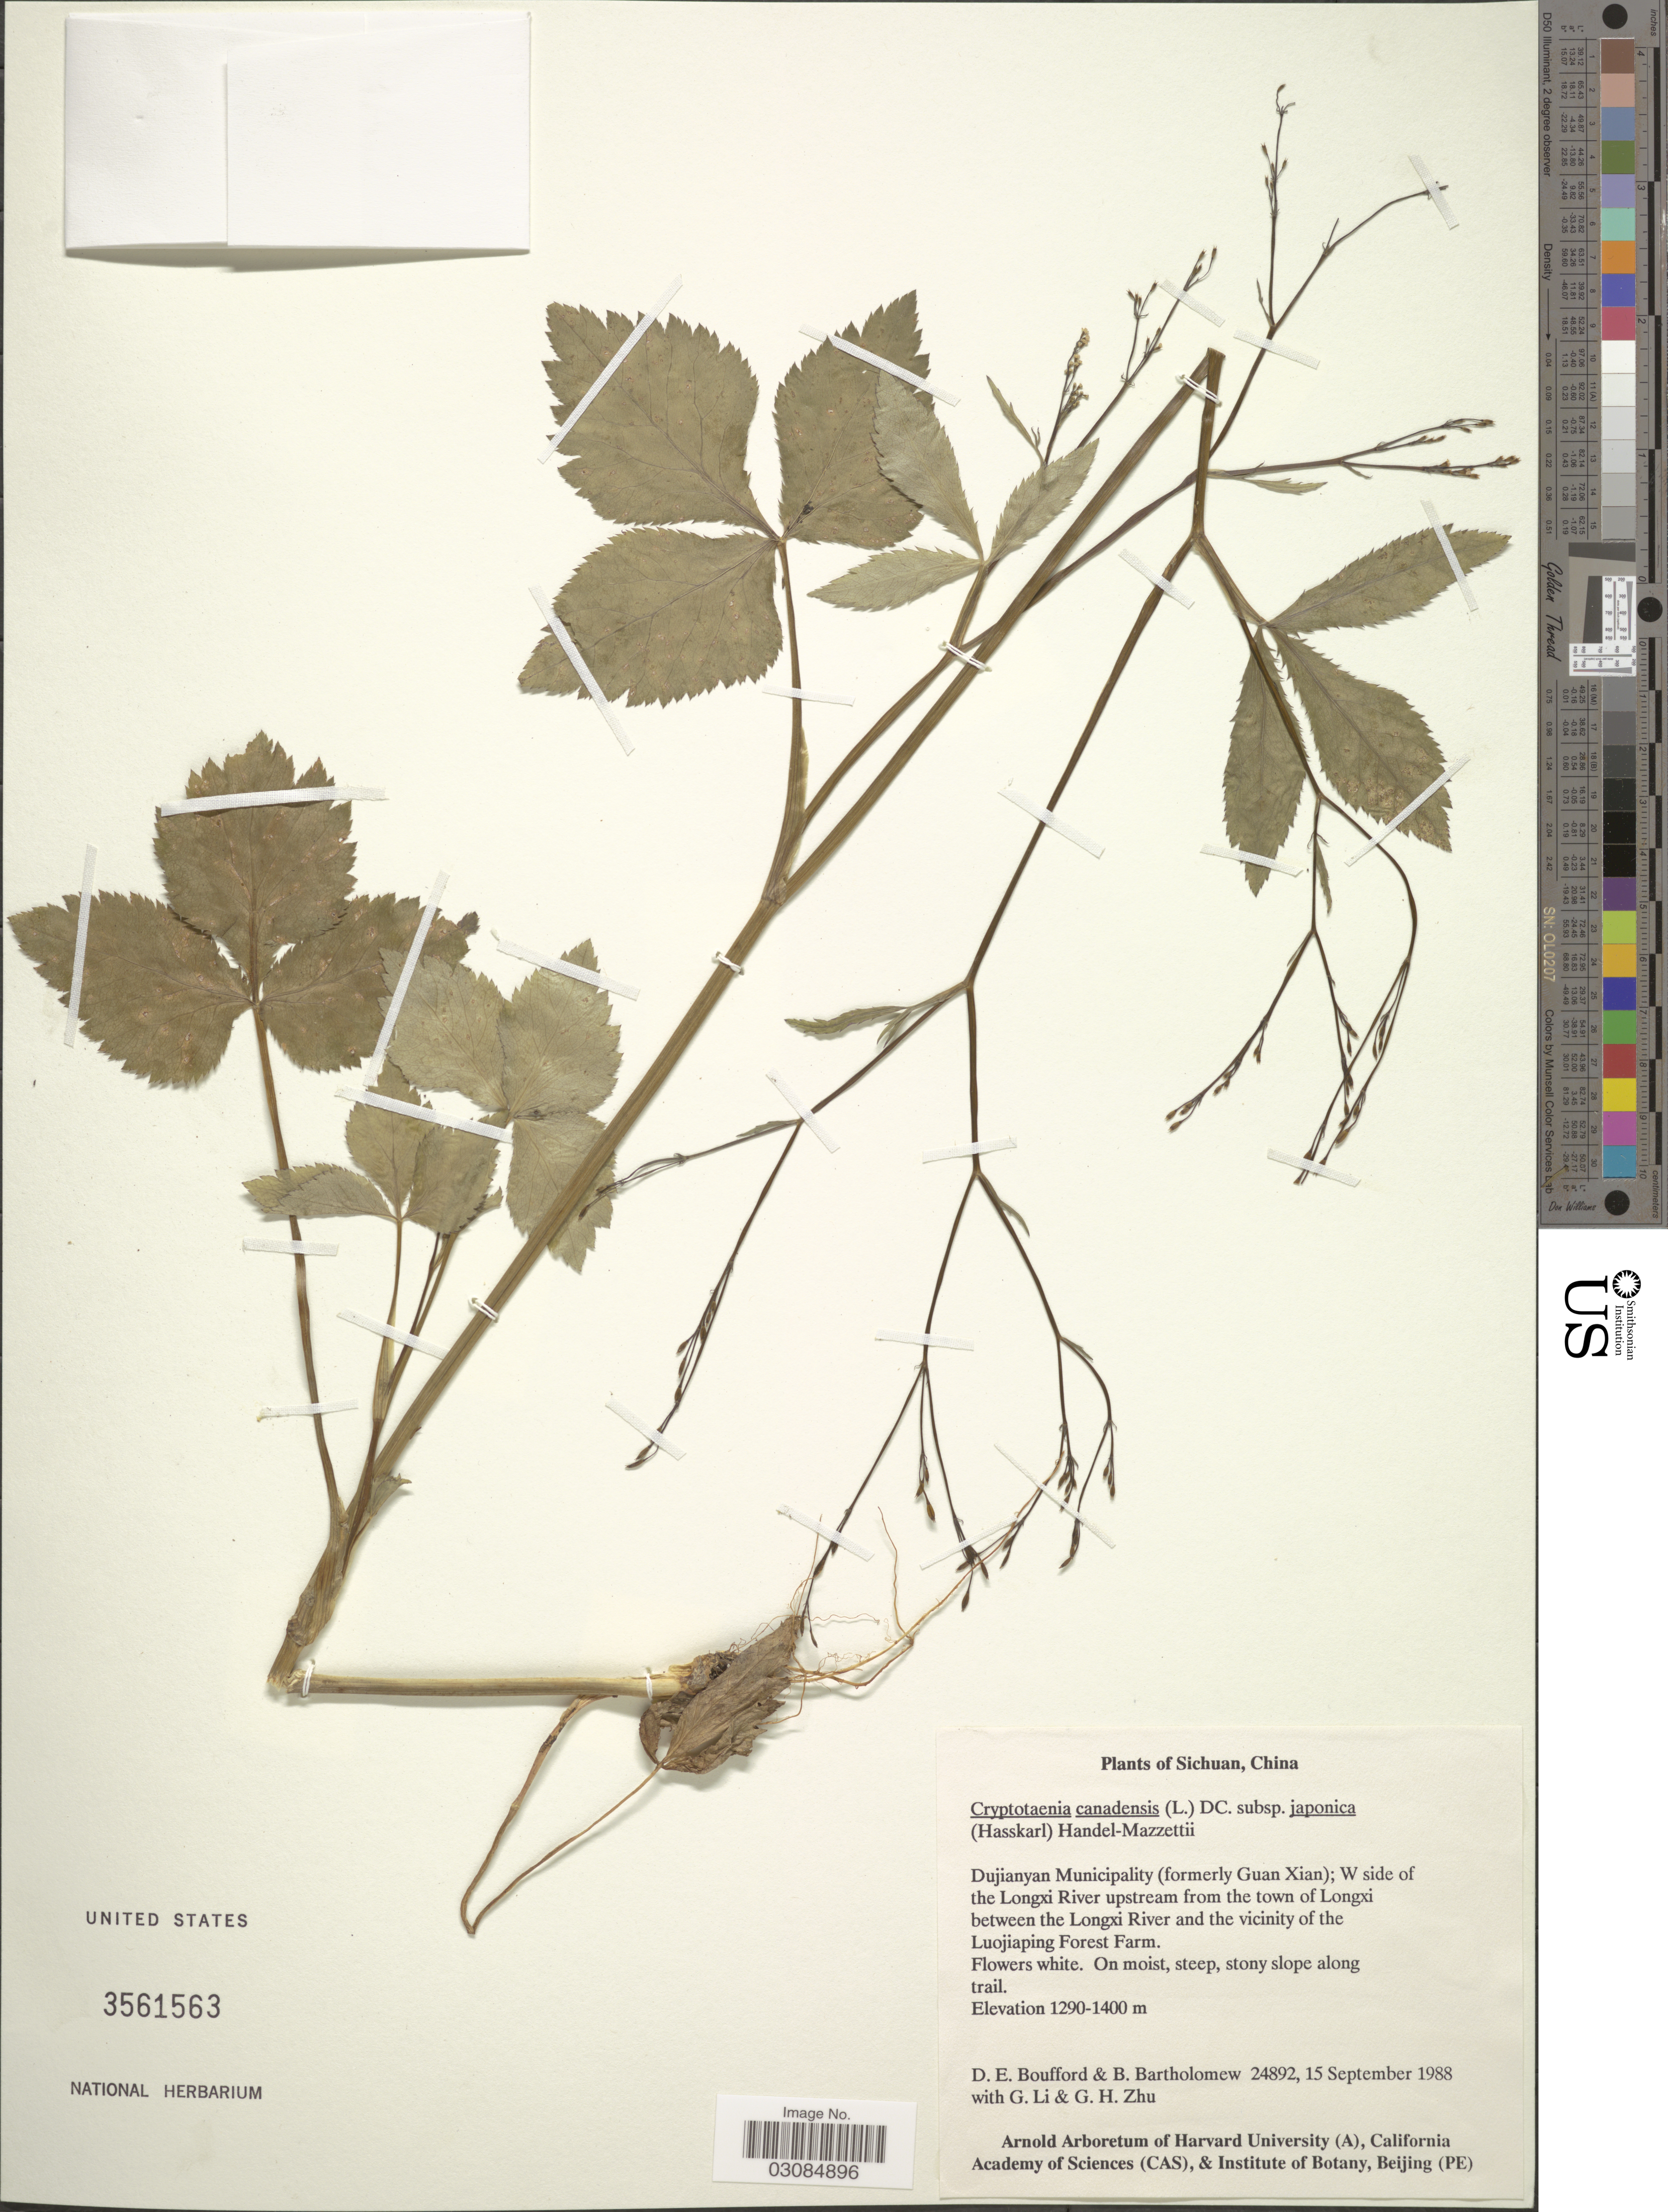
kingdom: Plantae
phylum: Tracheophyta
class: Magnoliopsida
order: Apiales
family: Apiaceae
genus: Cryptotaenia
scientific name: Cryptotaenia canadensis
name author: (L.) DC.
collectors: D. E. Boufford, B. Bartholomew, G. Li & G. H. Zhu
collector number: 24892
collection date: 1988-09-15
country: China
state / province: Sichuan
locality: Dujianyan Municipality (formerly Guan Xian); W side of the Longxi River upstream from the town of Longxi between the Longxi River and the vicinity of the Luojiaping Forest Farm.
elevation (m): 1290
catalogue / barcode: US 3561563